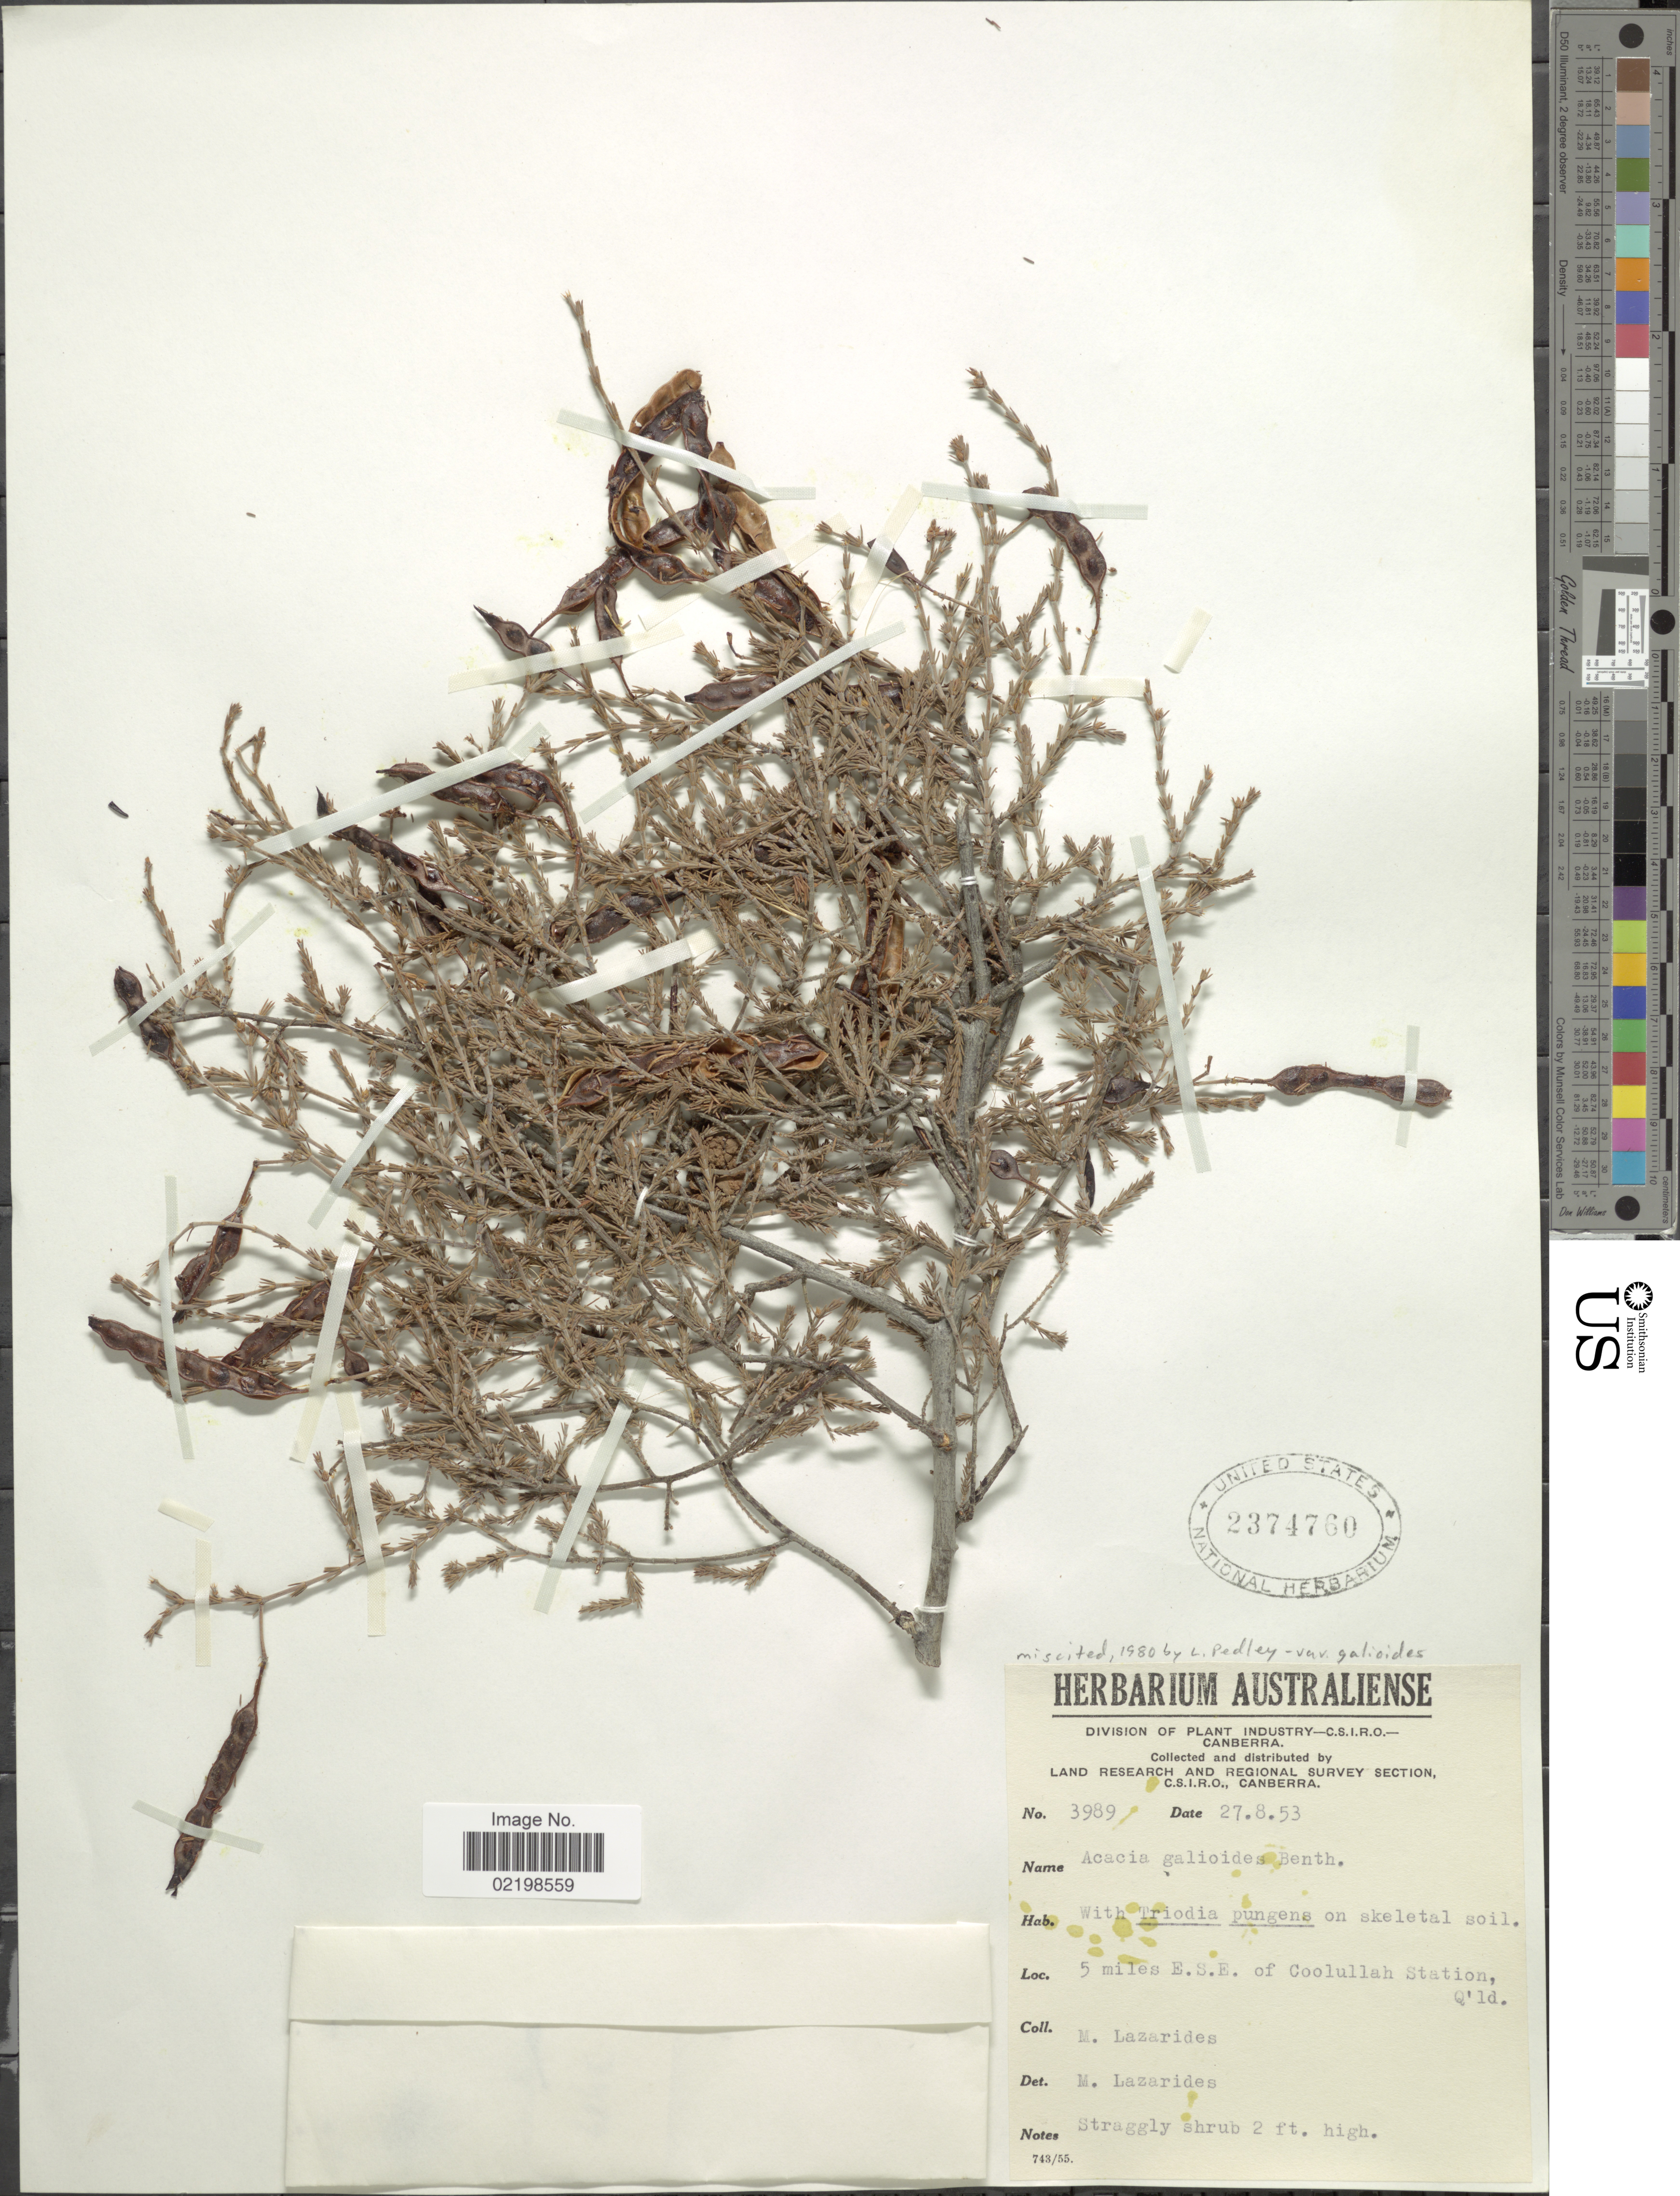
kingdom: Plantae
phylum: Tracheophyta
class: Magnoliopsida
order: Fabales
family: Fabaceae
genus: Acacia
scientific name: Acacia galioides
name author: Benth.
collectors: M. Lazarides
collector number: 3989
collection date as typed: Transcribed d/m/y: 27/8/53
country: Australia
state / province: Queensland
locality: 5 miles E.S.E. of Coolullah Station, Q'ld.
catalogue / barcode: US 2374760